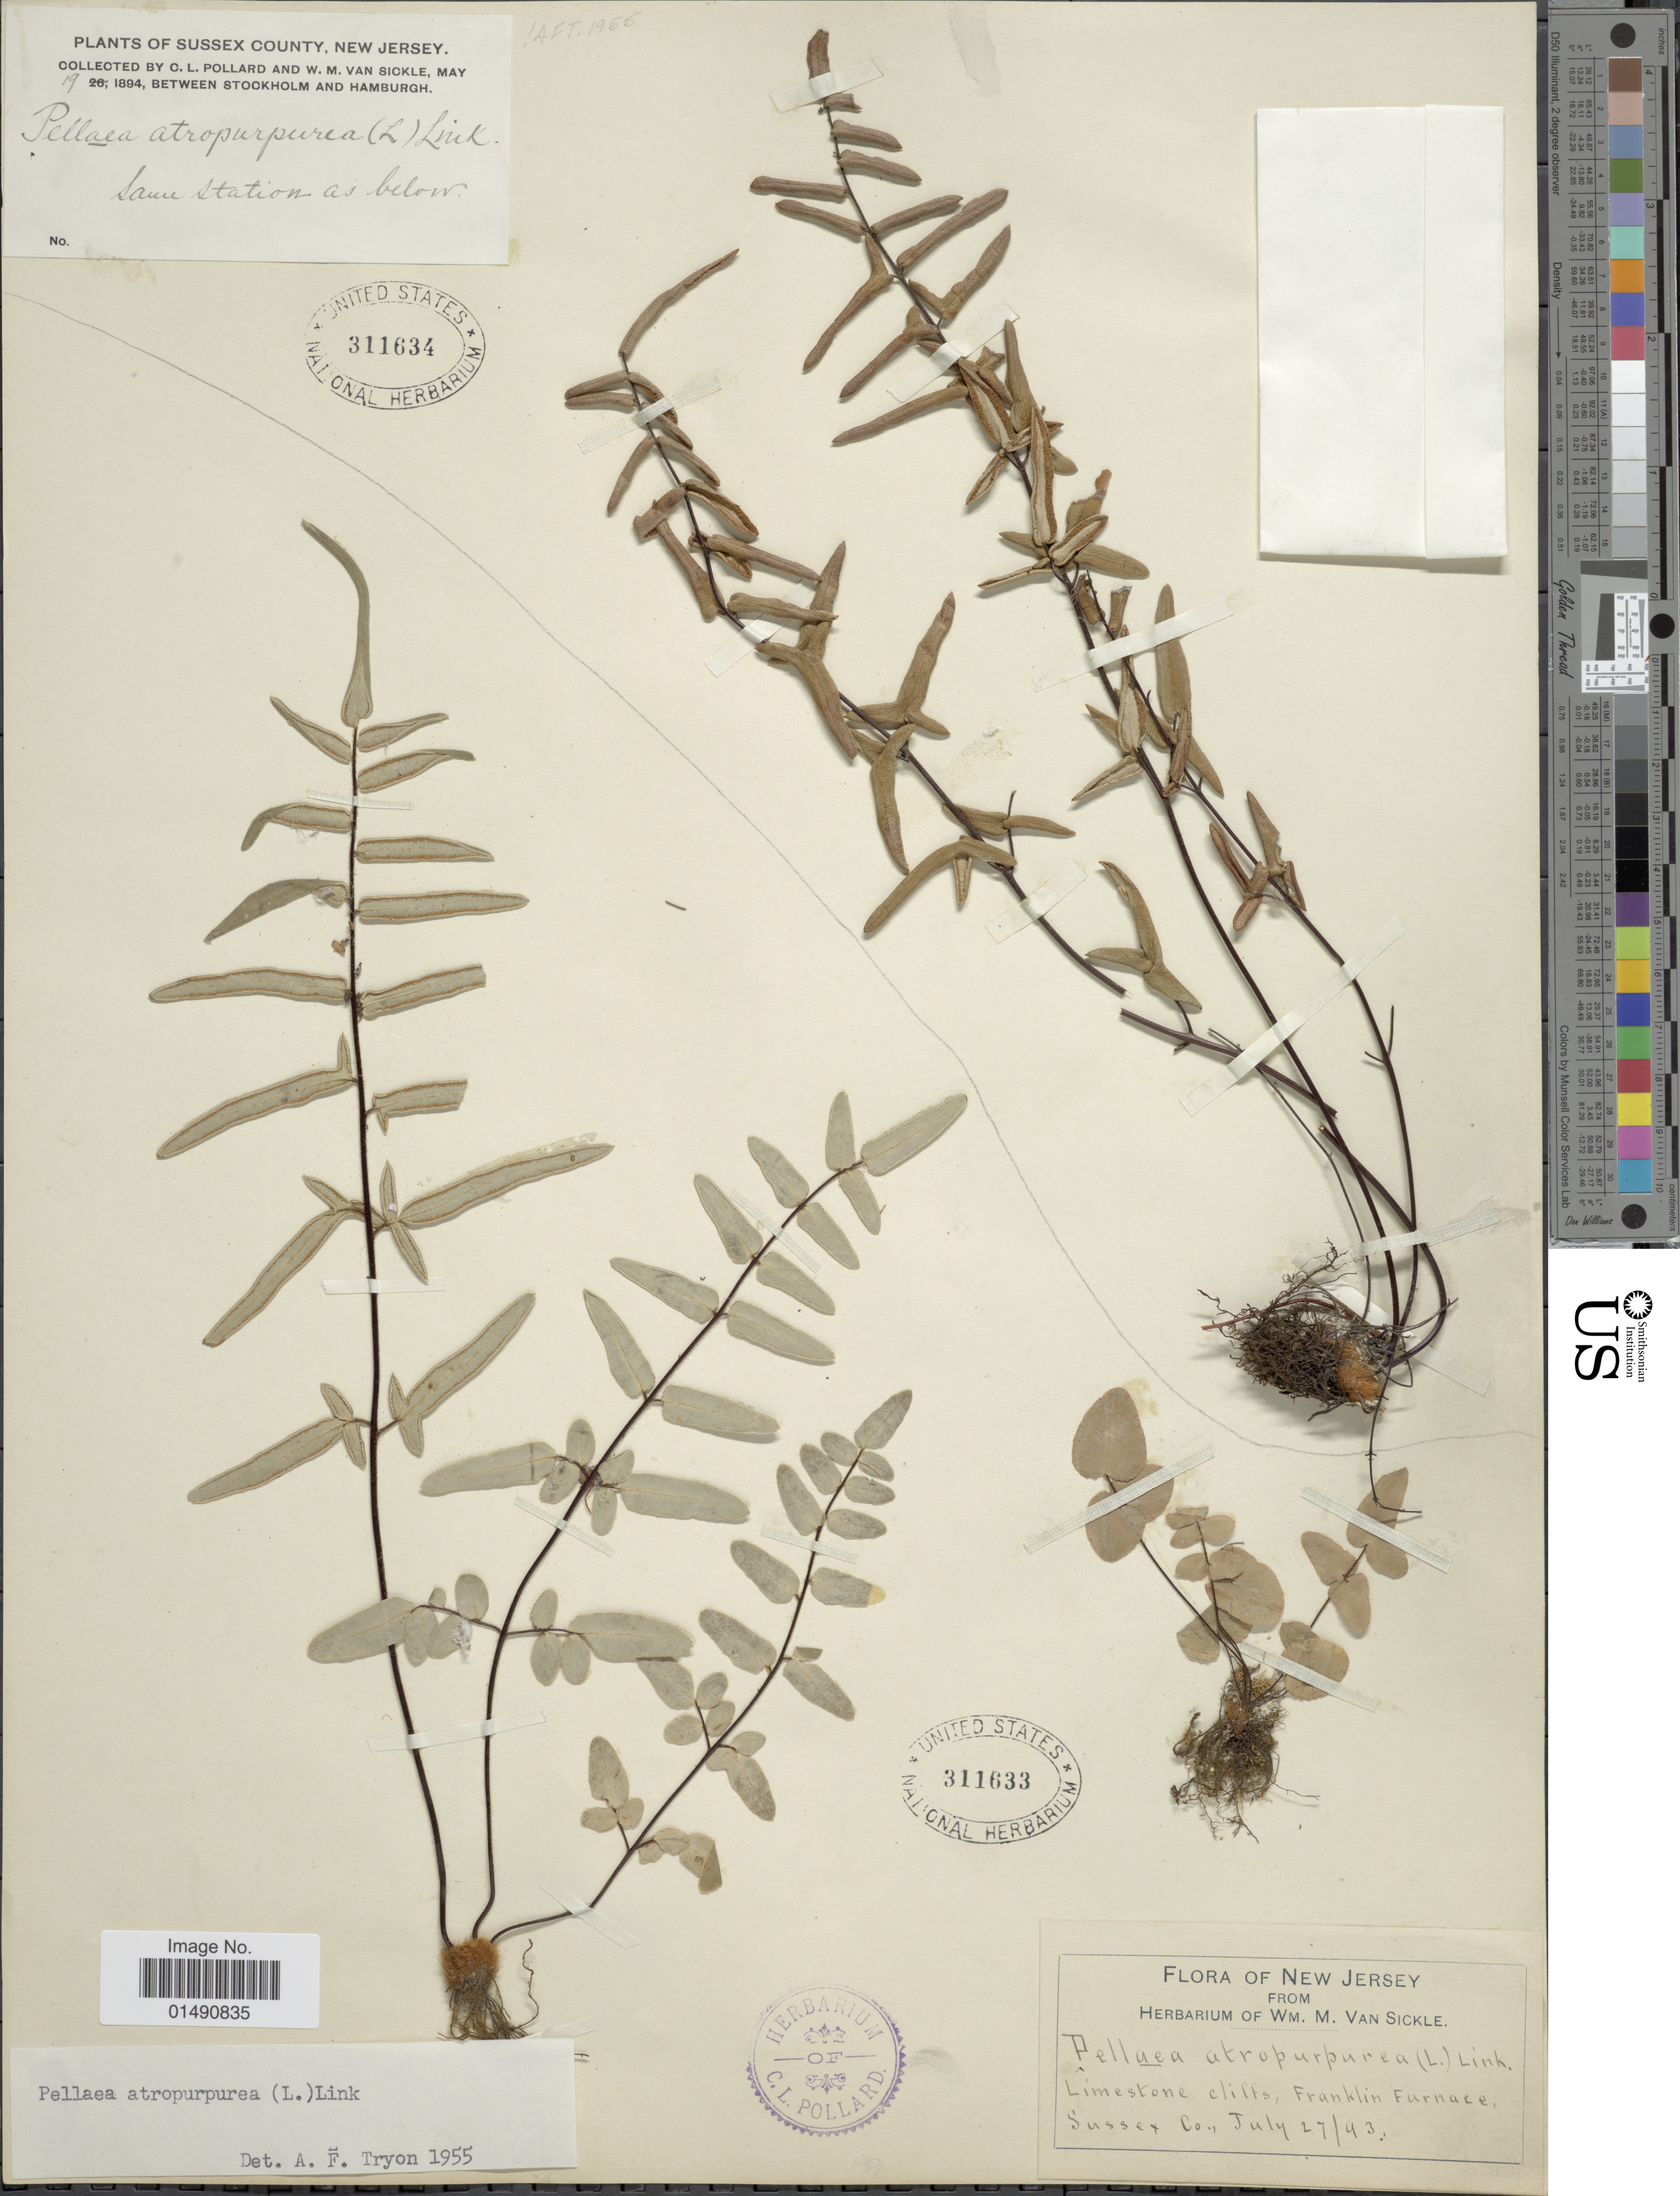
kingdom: Plantae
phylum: Tracheophyta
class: Polypodiopsida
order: Polypodiales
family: Pteridaceae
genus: Pellaea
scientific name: Pellaea atropurpurea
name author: (L.) Link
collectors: C. L. Pollard & W. M. Van Sickle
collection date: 1894-05-19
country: United States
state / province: New Jersey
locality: Sussex County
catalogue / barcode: US 311634-2